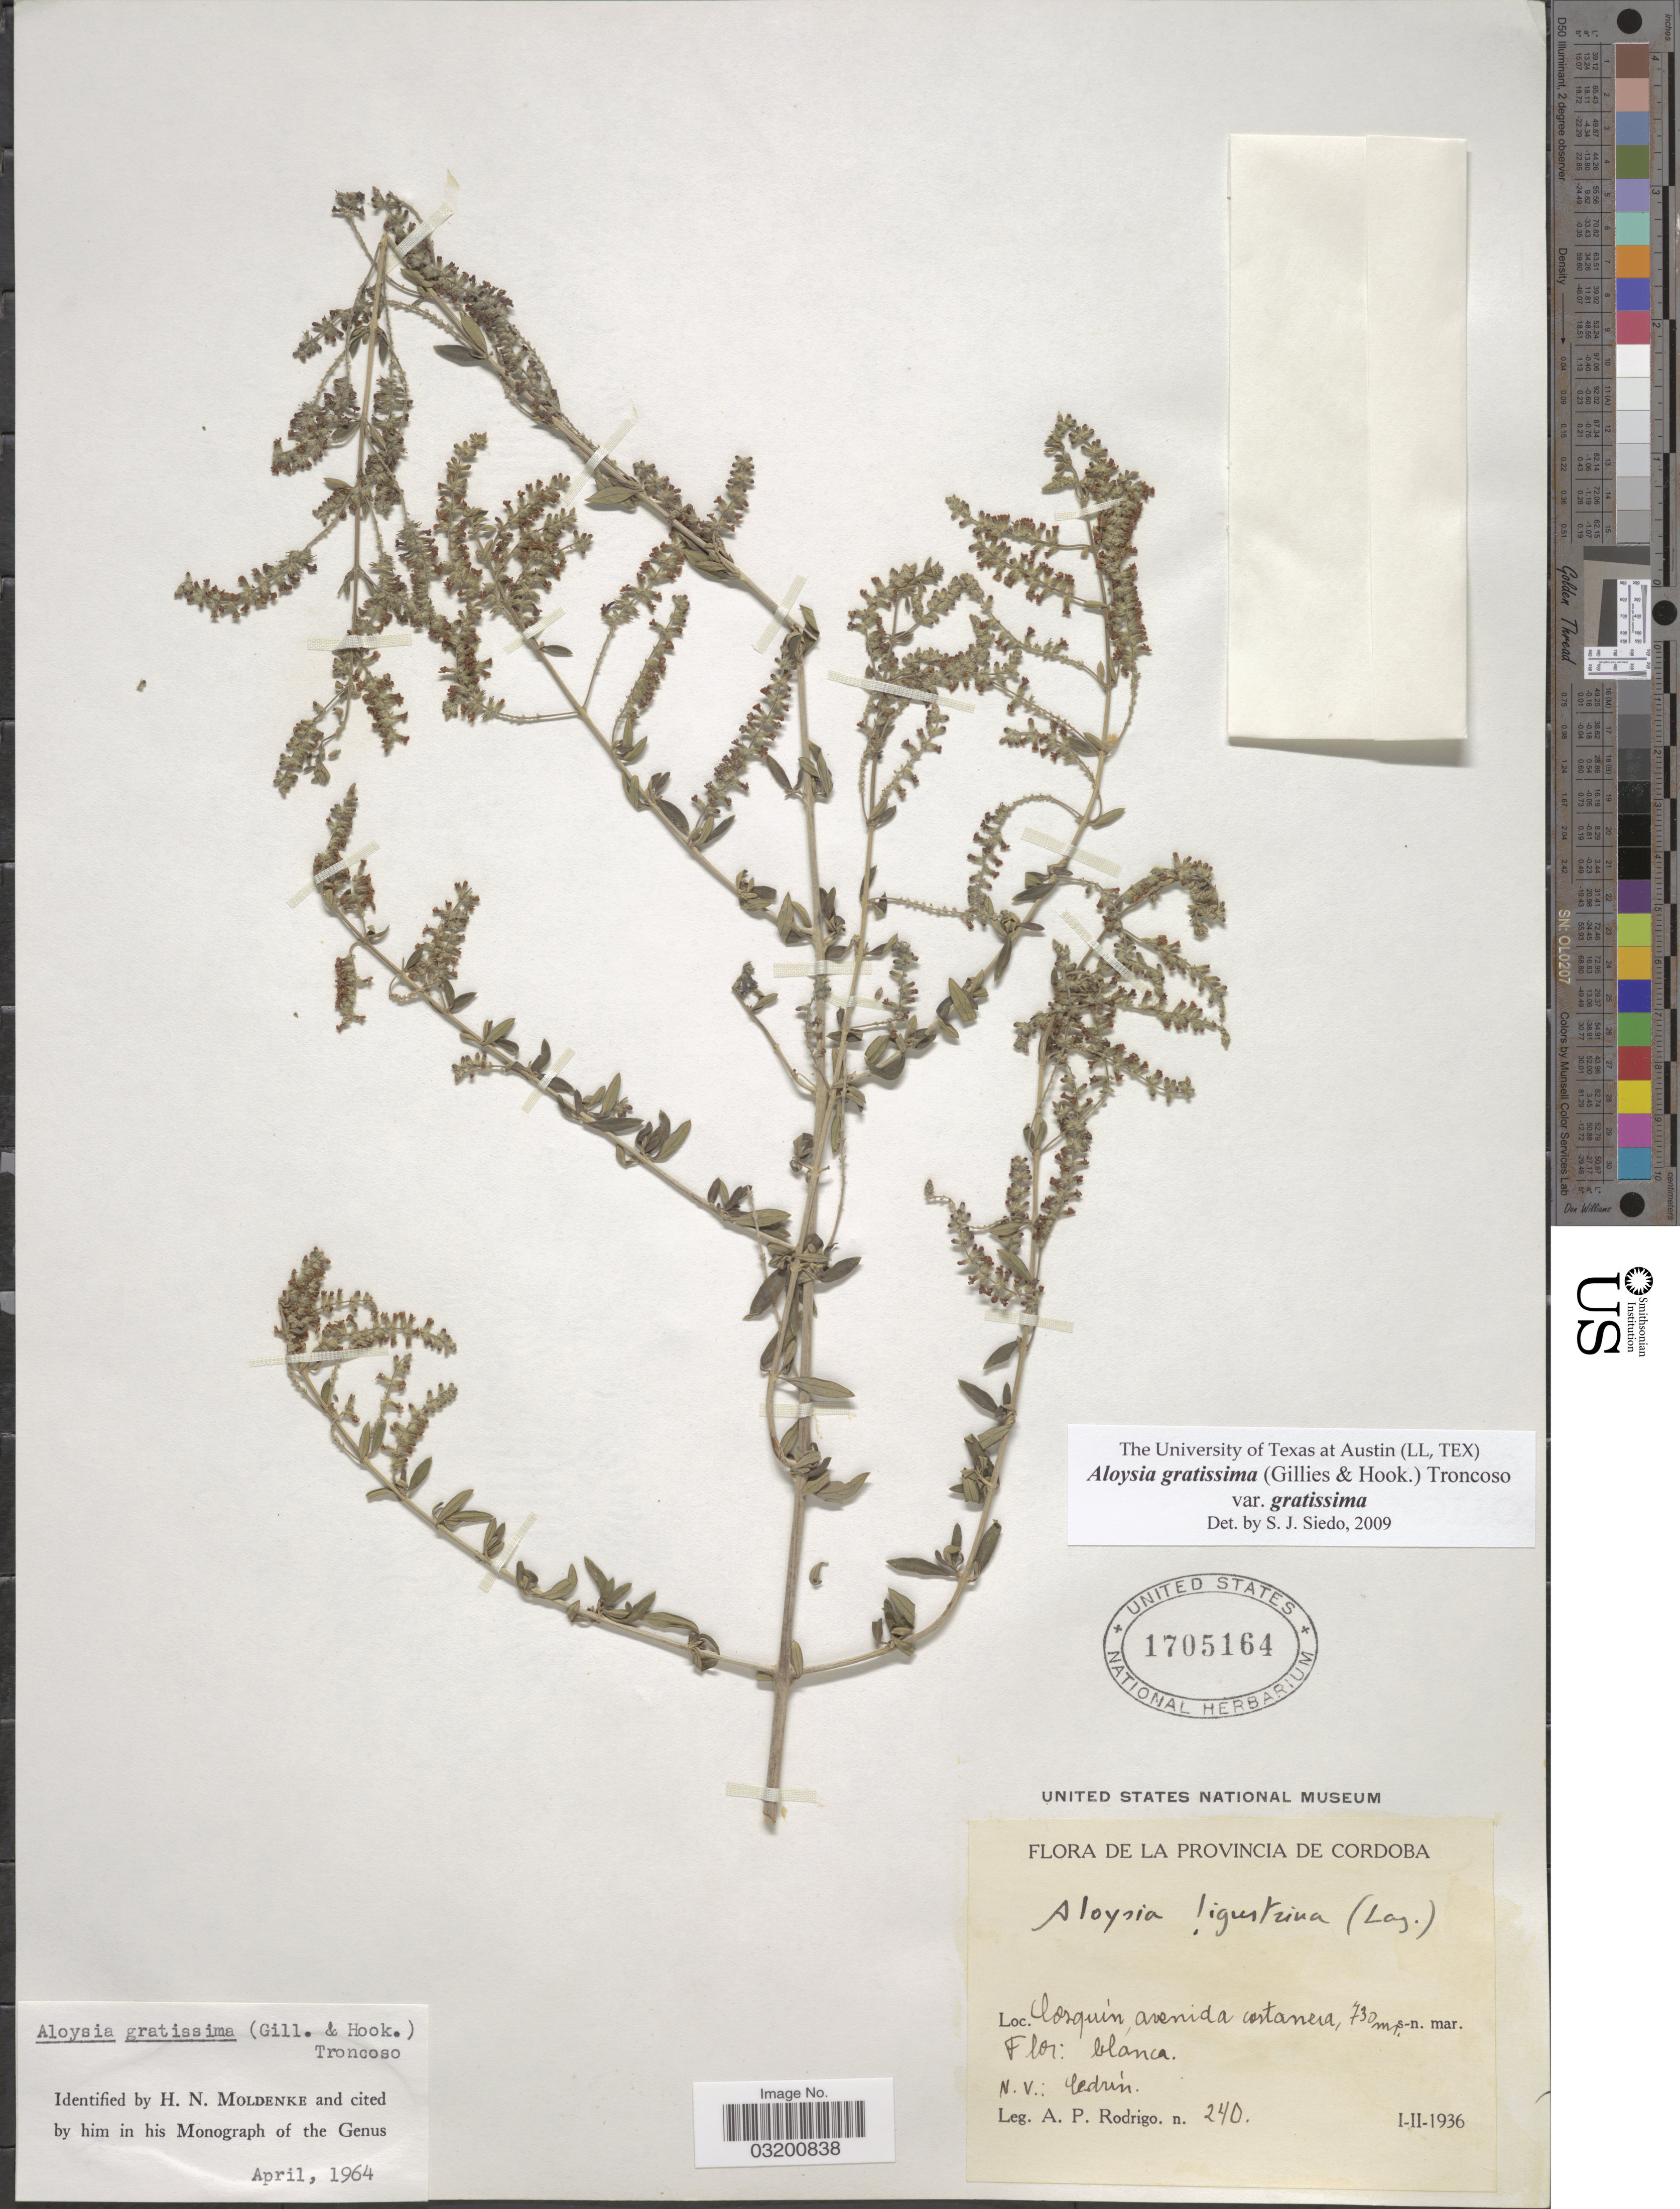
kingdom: Plantae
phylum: Tracheophyta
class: Magnoliopsida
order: Lamiales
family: Verbenaceae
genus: Aloysia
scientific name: Aloysia gratissima var. gratissima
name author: (Gillies & Hook.) Tronc.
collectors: A. Rodrigo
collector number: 240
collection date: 1936-02-01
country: Argentina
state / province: Cordoba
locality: De la Provincia de Cordoba. Cosquín, avenida a cartanera.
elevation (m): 730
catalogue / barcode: US 1705164